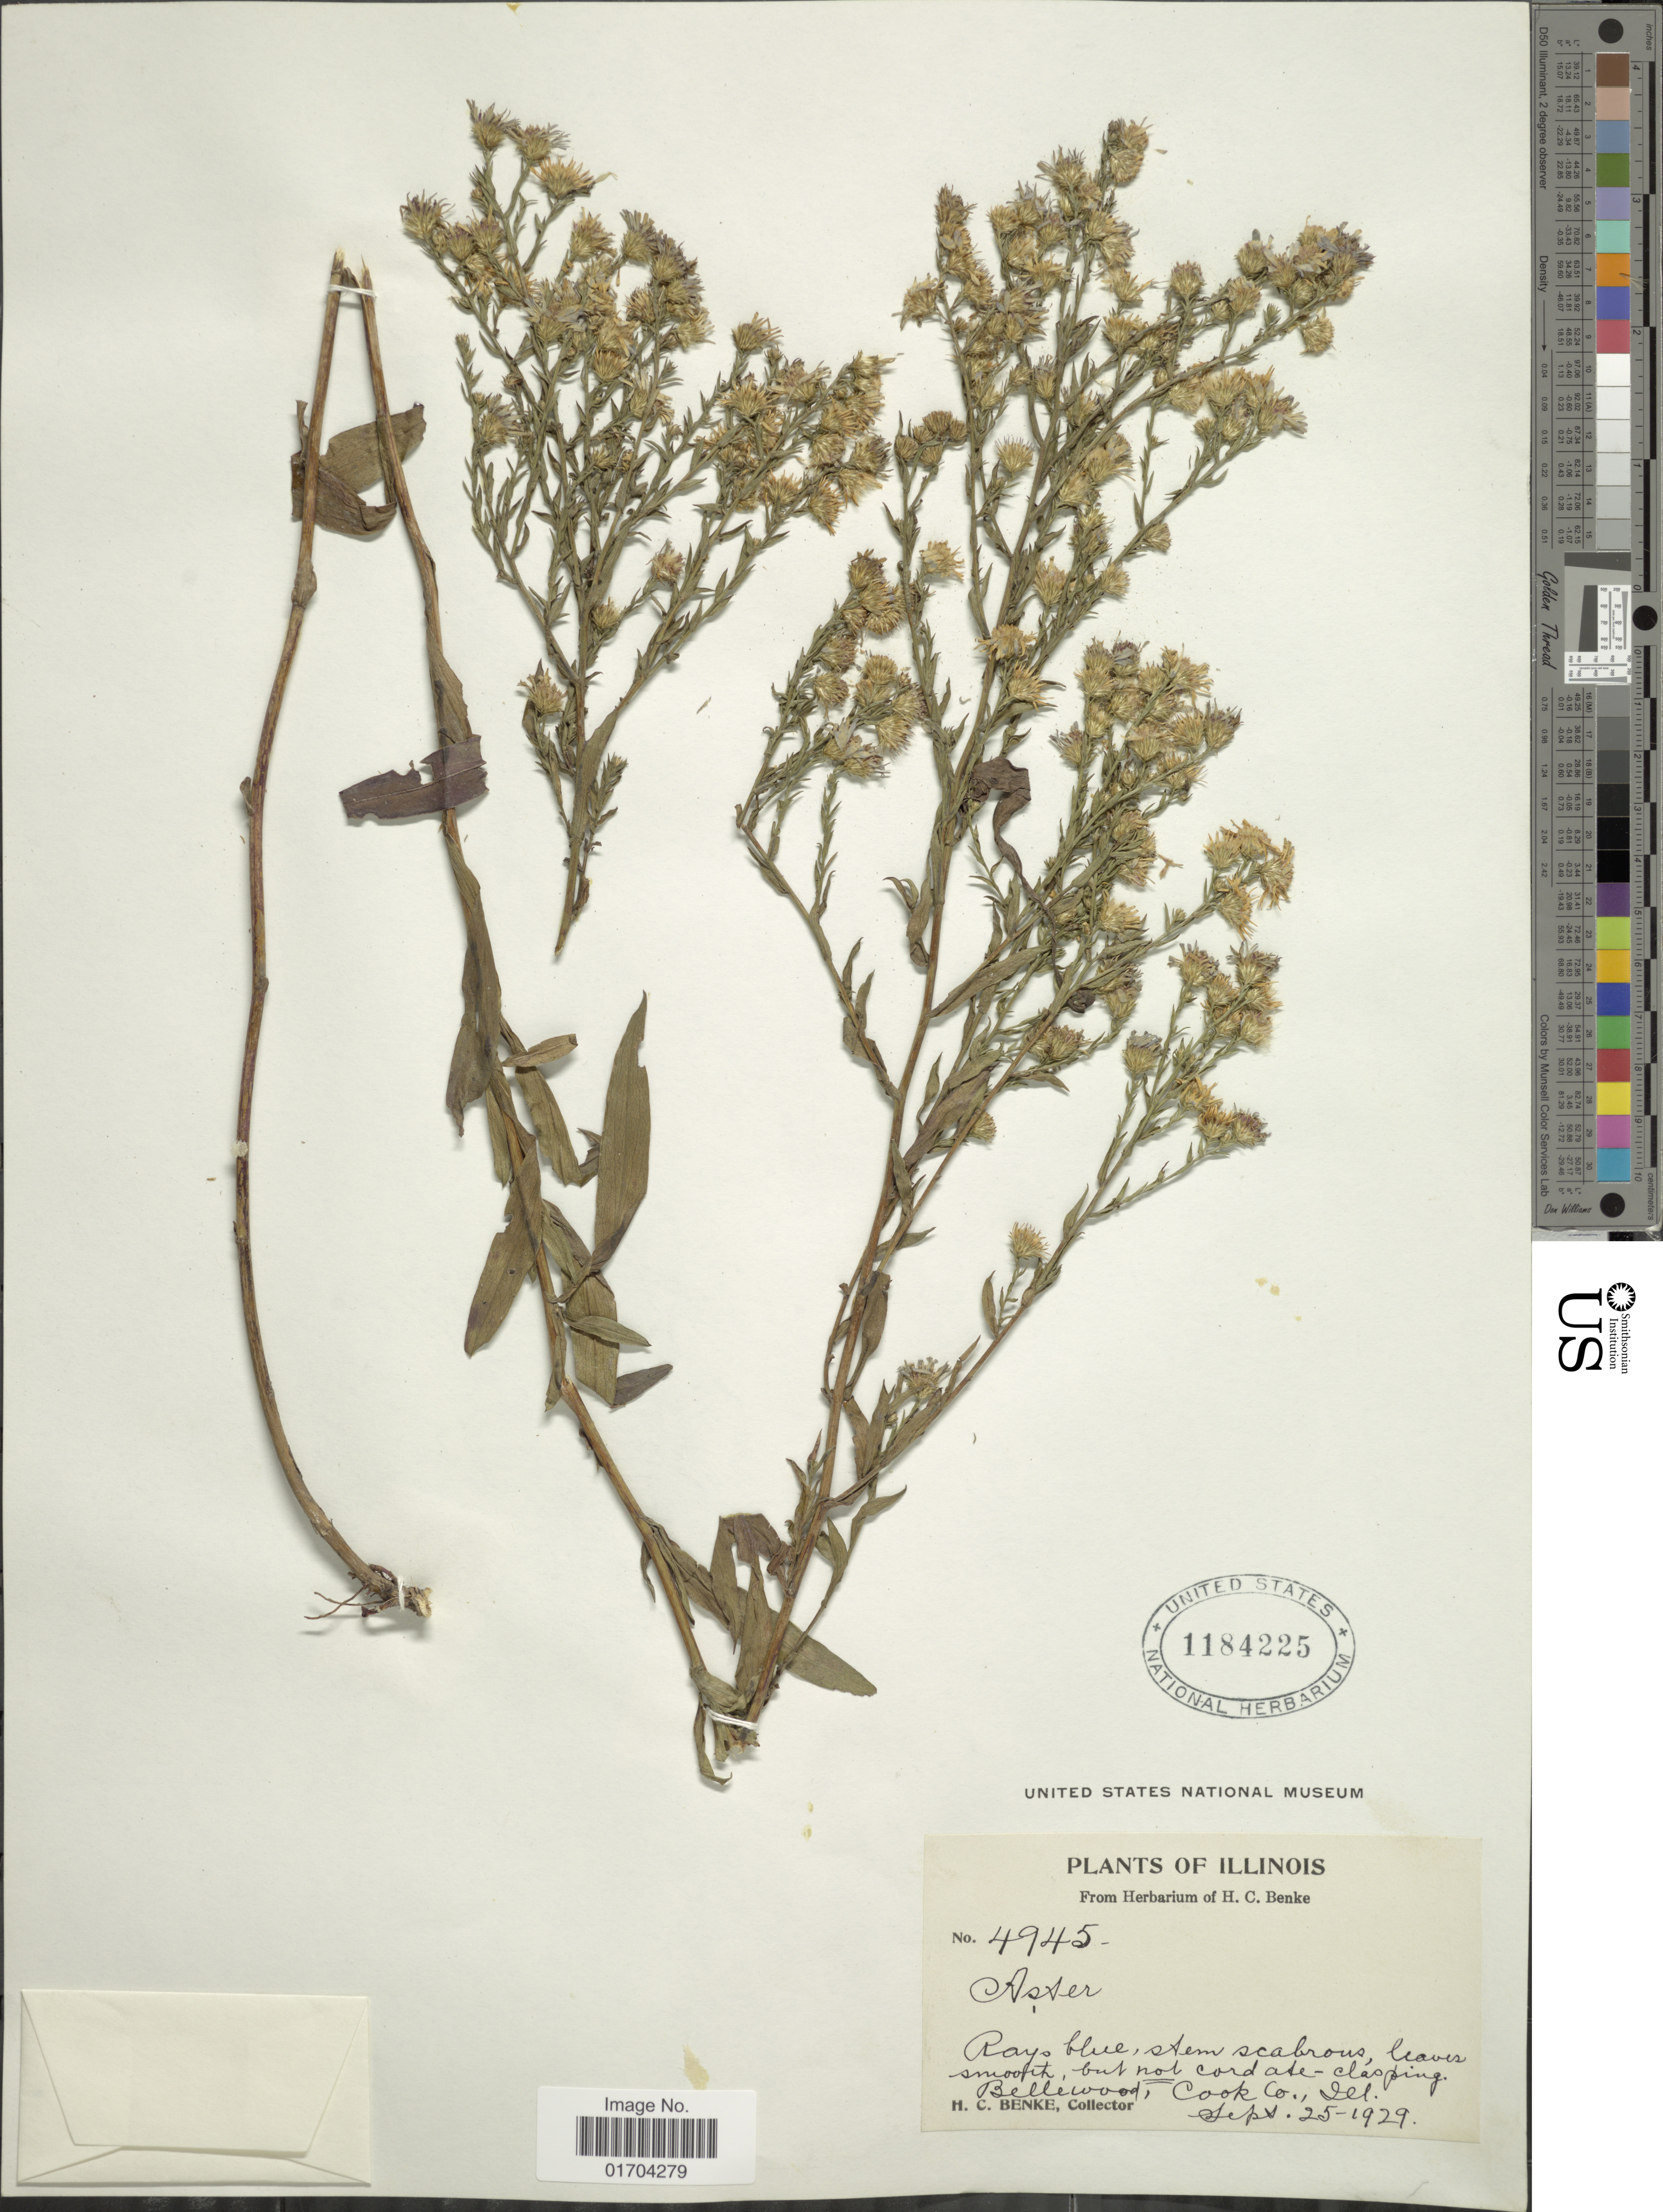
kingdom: Plantae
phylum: Tracheophyta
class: Magnoliopsida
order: Asterales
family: Asteraceae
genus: Symphyotrichum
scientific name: Symphyotrichum sp.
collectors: H. Benke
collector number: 4945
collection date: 1929-09-25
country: United States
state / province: Illinois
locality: Bellewood, Cook Co.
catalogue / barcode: US 1184225